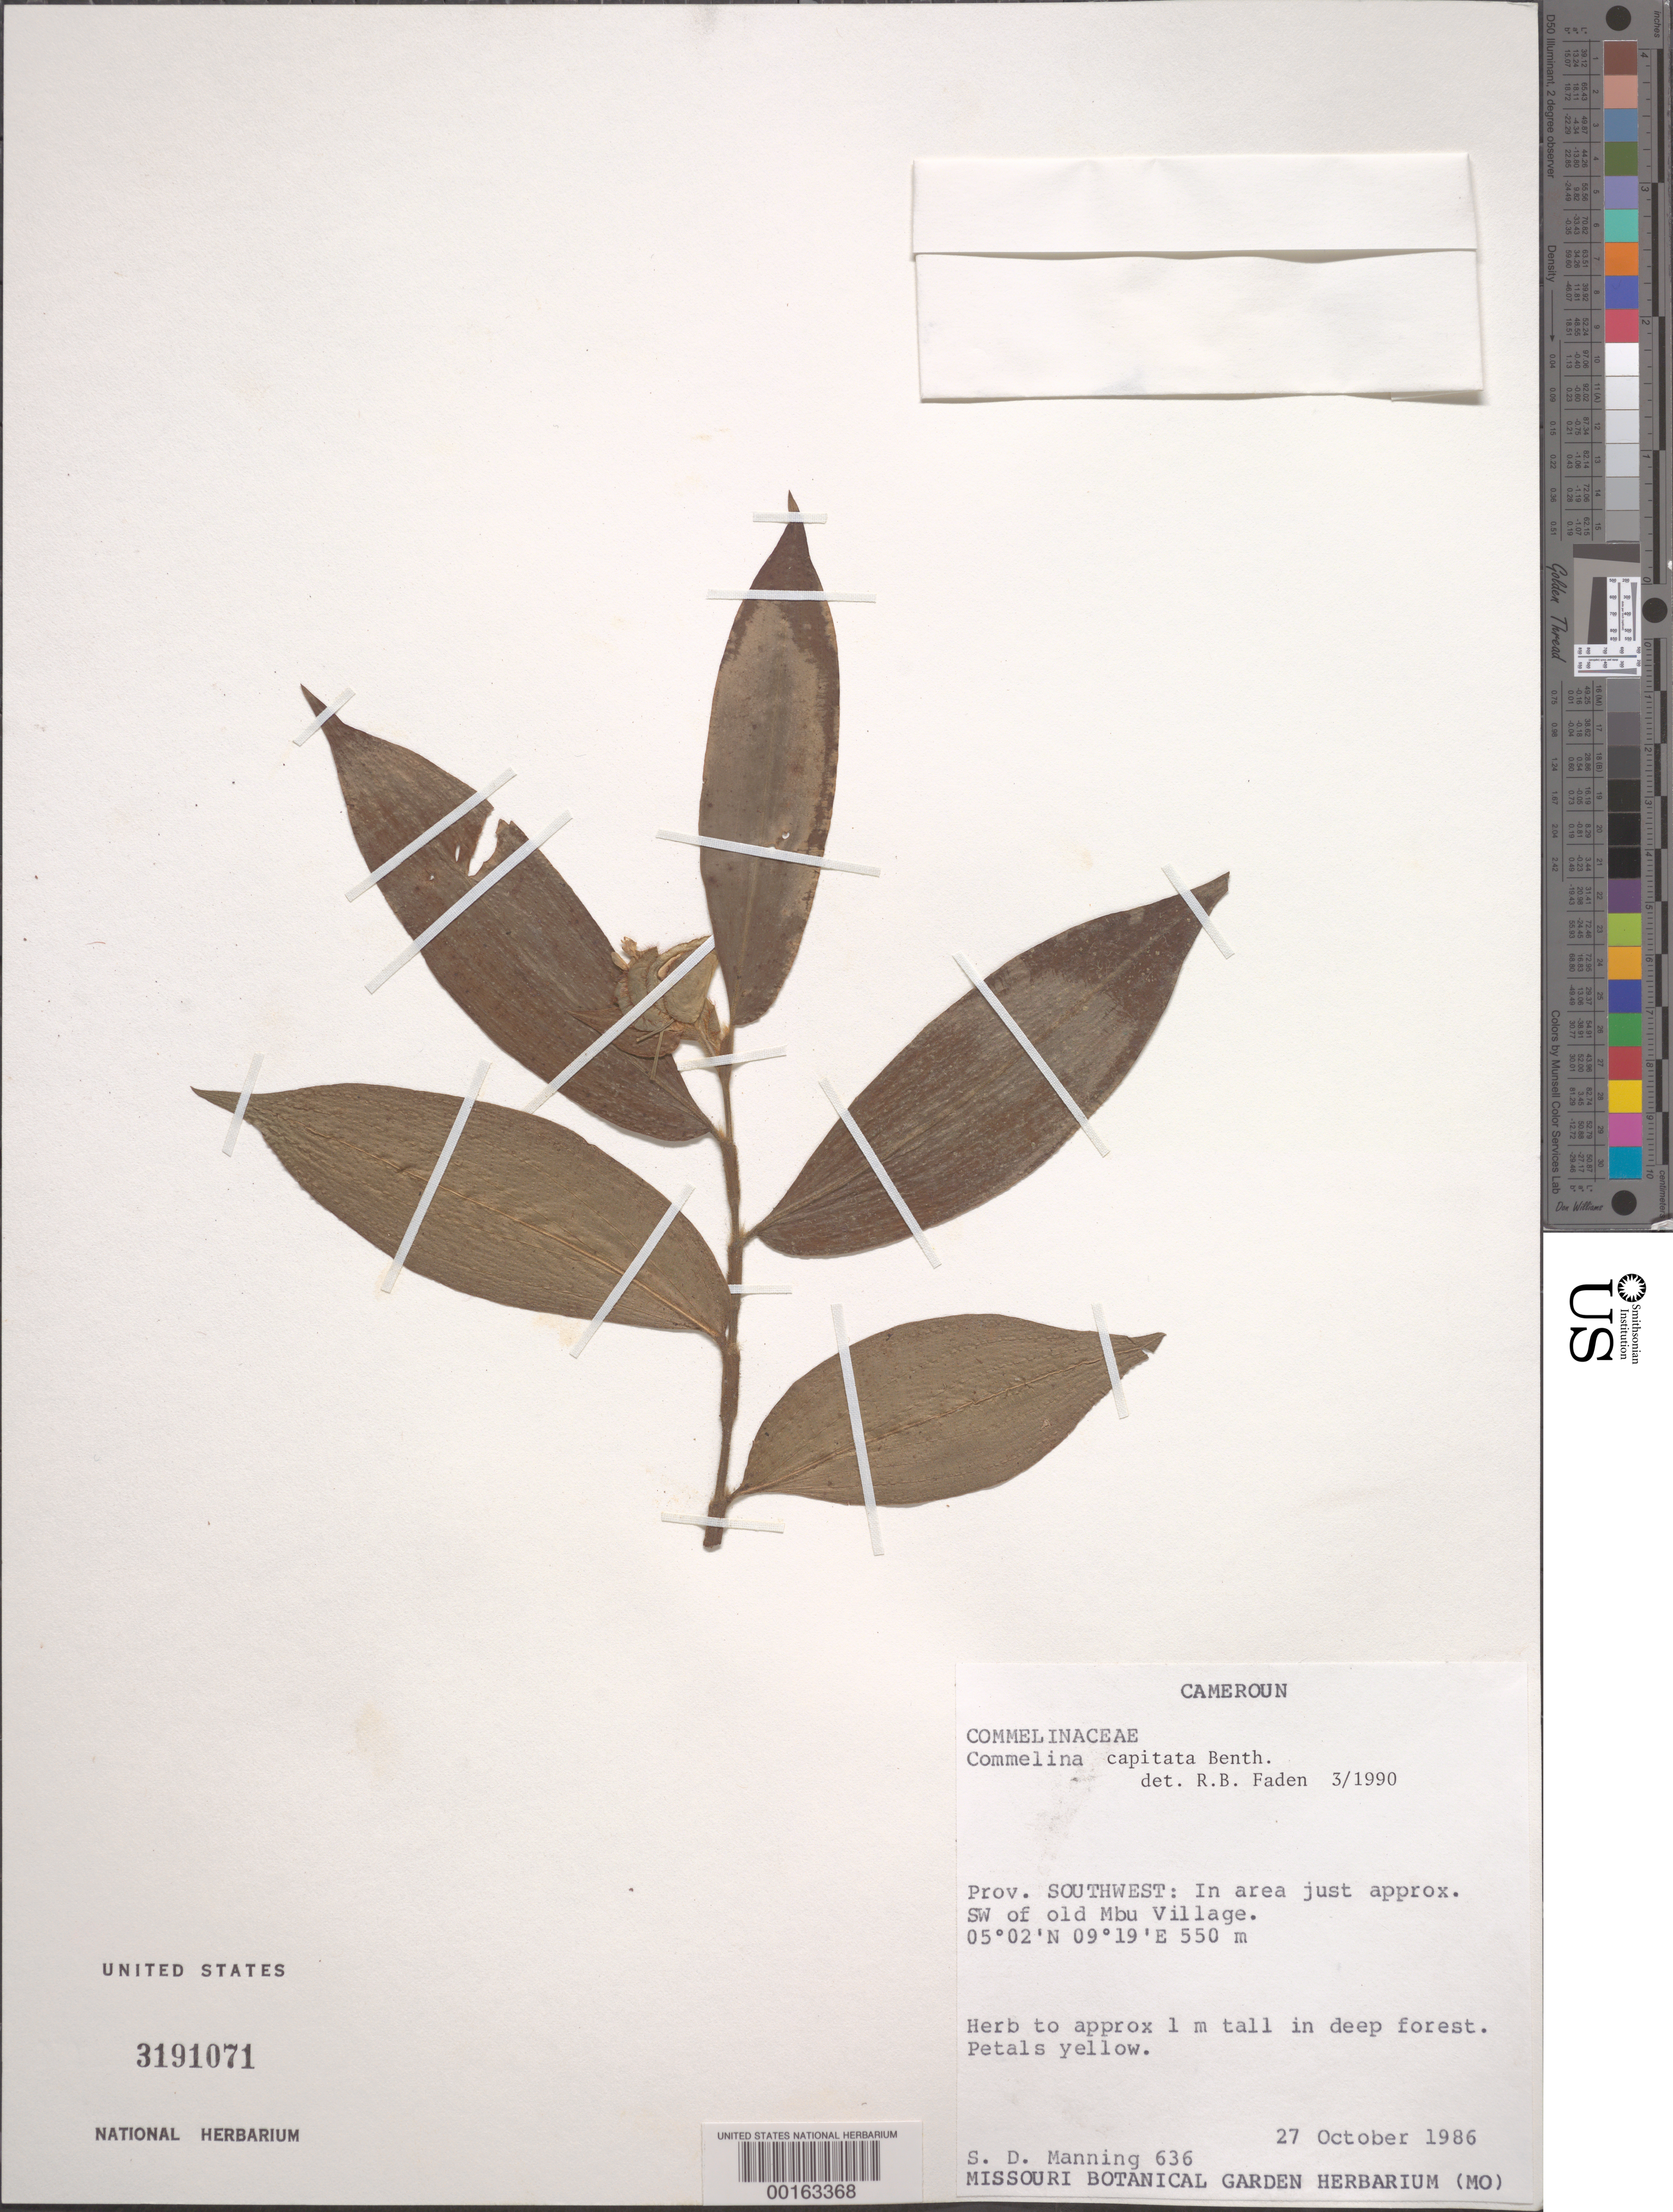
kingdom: Plantae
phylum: Tracheophyta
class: Liliopsida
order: Commelinales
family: Commelinaceae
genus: Commelina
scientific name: Commelina capitata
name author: Benth.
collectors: S. Manning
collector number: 636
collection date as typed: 27 Oct 1986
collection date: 1986-10-27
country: Cameroon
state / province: Sud-Ouest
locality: Sw of old mbu village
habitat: In deep forest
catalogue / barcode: US 3191071